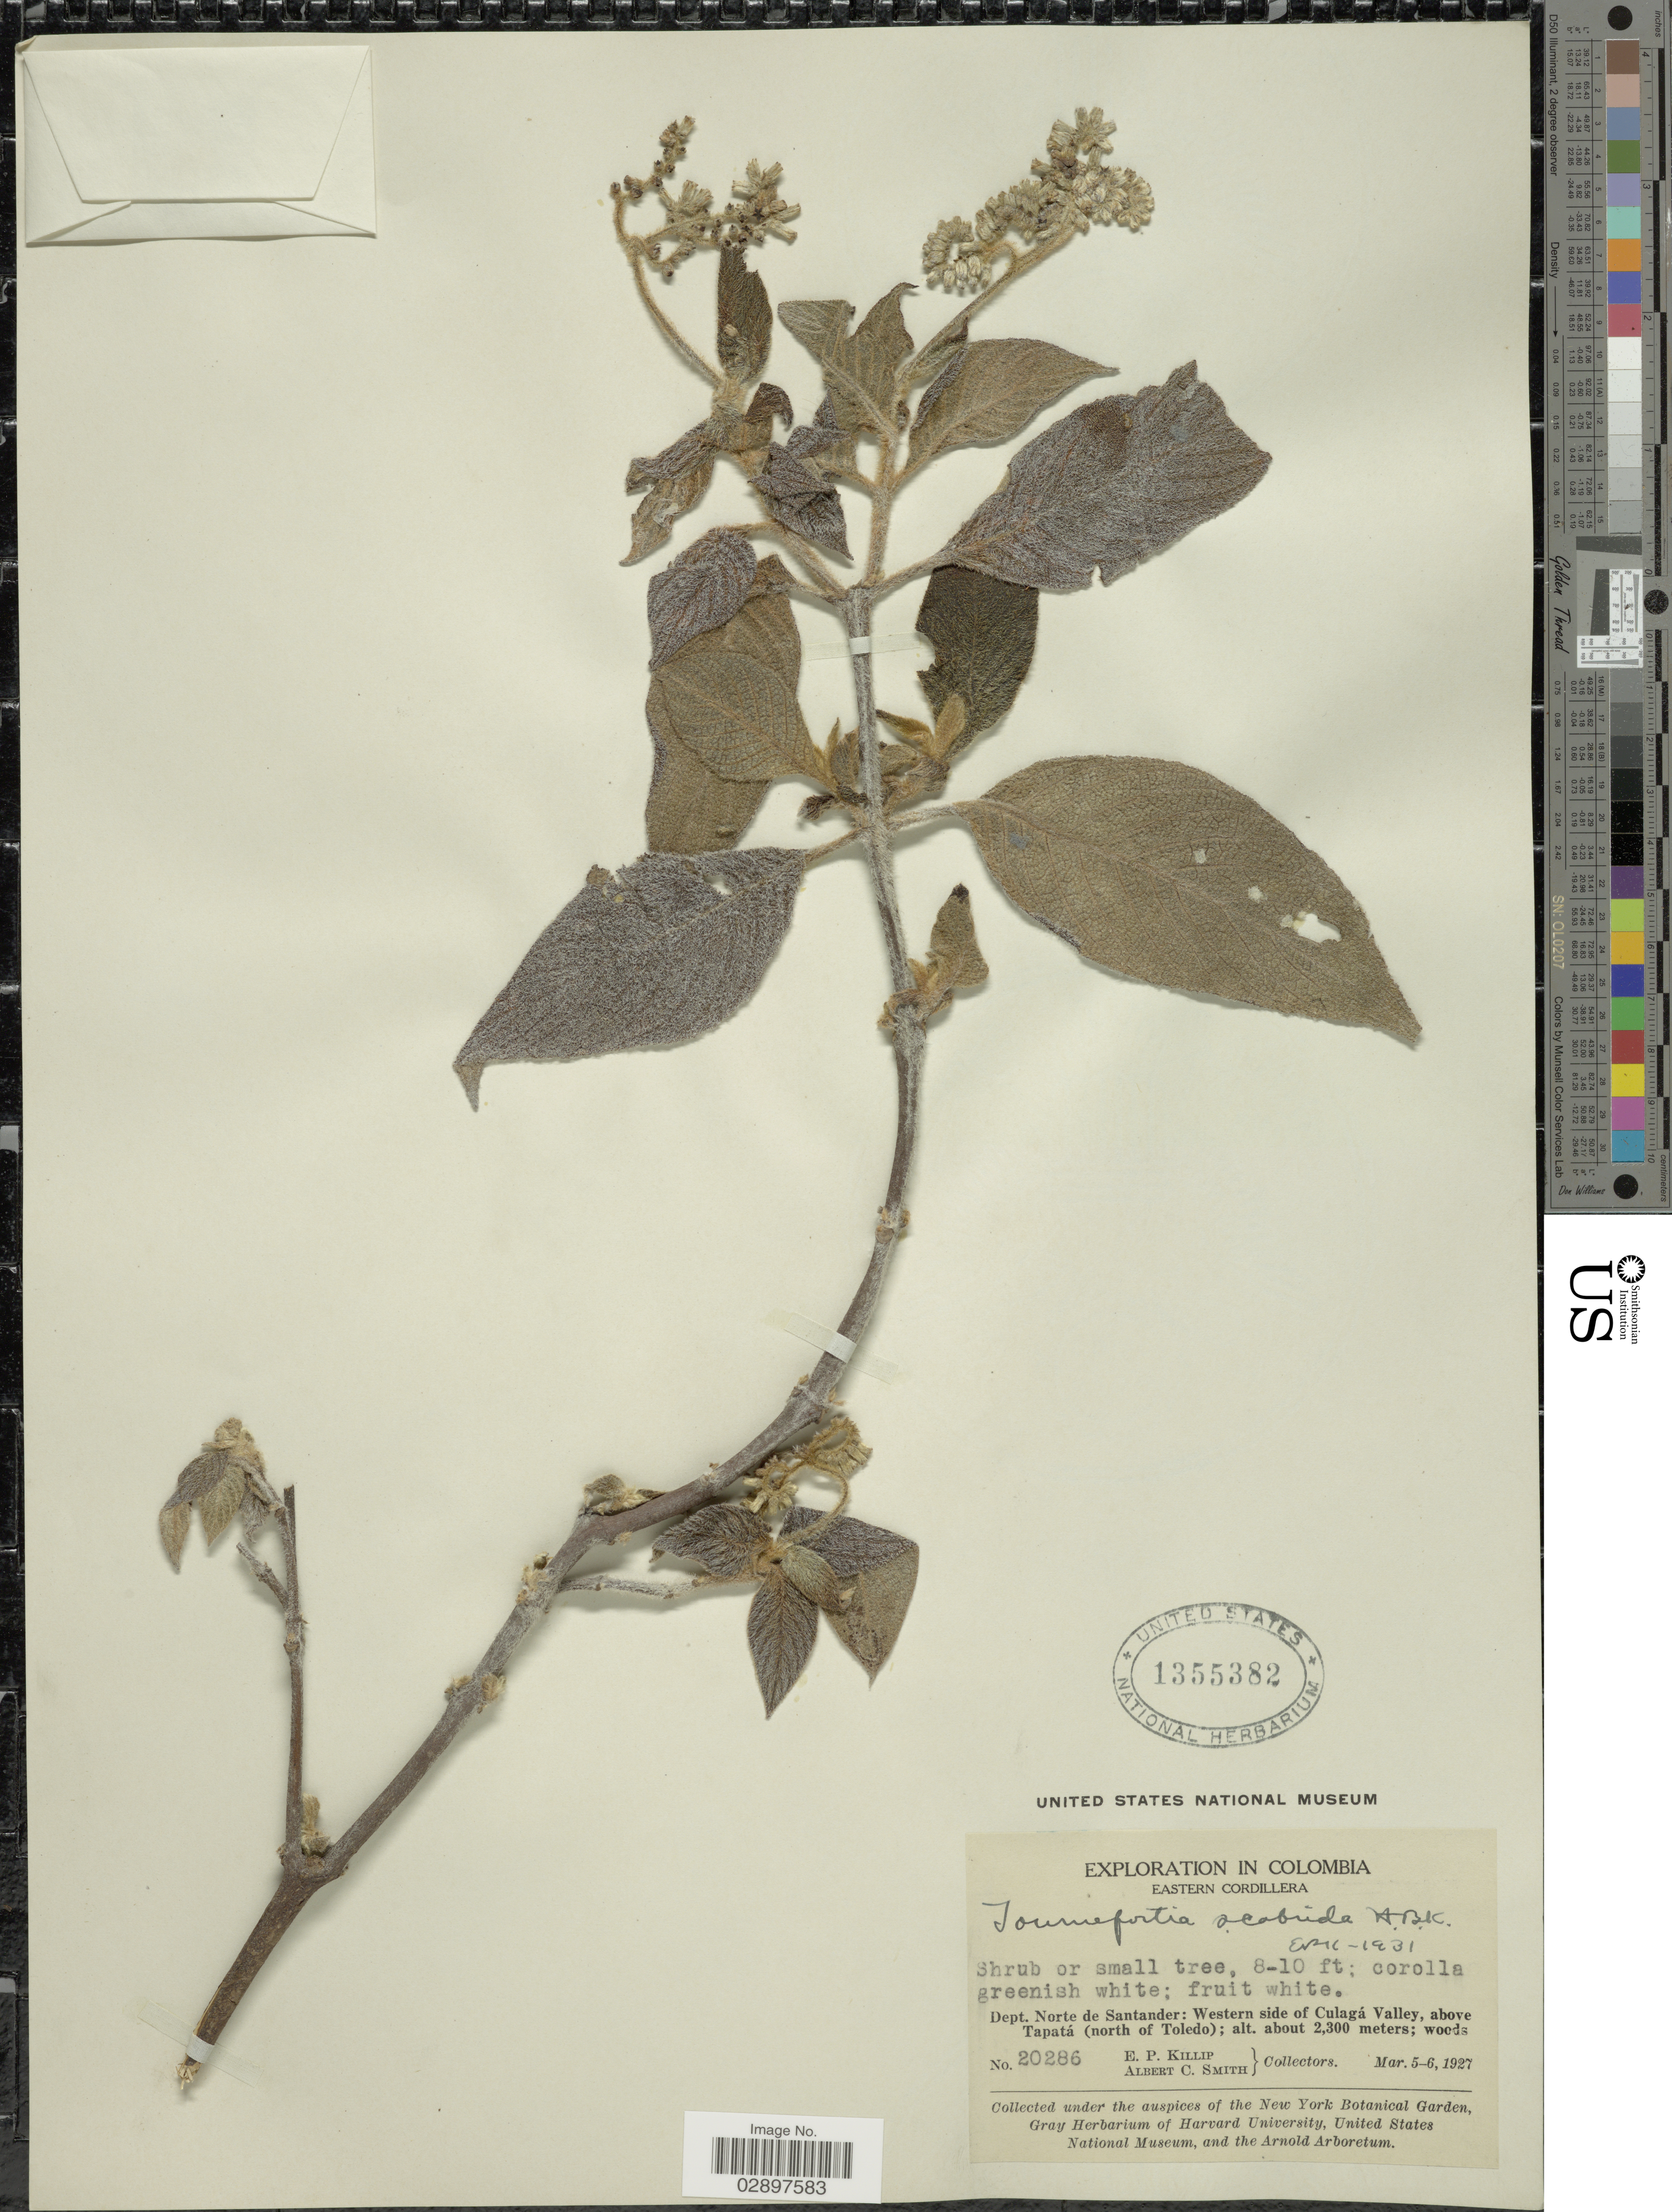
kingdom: Plantae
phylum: Tracheophyta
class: Magnoliopsida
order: Boraginales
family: Heliotropiaceae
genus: Tournefortia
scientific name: Tournefortia scabrida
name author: Kunth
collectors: E. P. Killip & A. C. Smith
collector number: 20286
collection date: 1927-03-05/1927-03-06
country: Colombia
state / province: Norte de Santander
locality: Eastern Cordillera. Dept. Norte de Santander: Western side of Culagá Valley, above Tapatá (north of Toledo).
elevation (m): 2300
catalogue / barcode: US 1355382